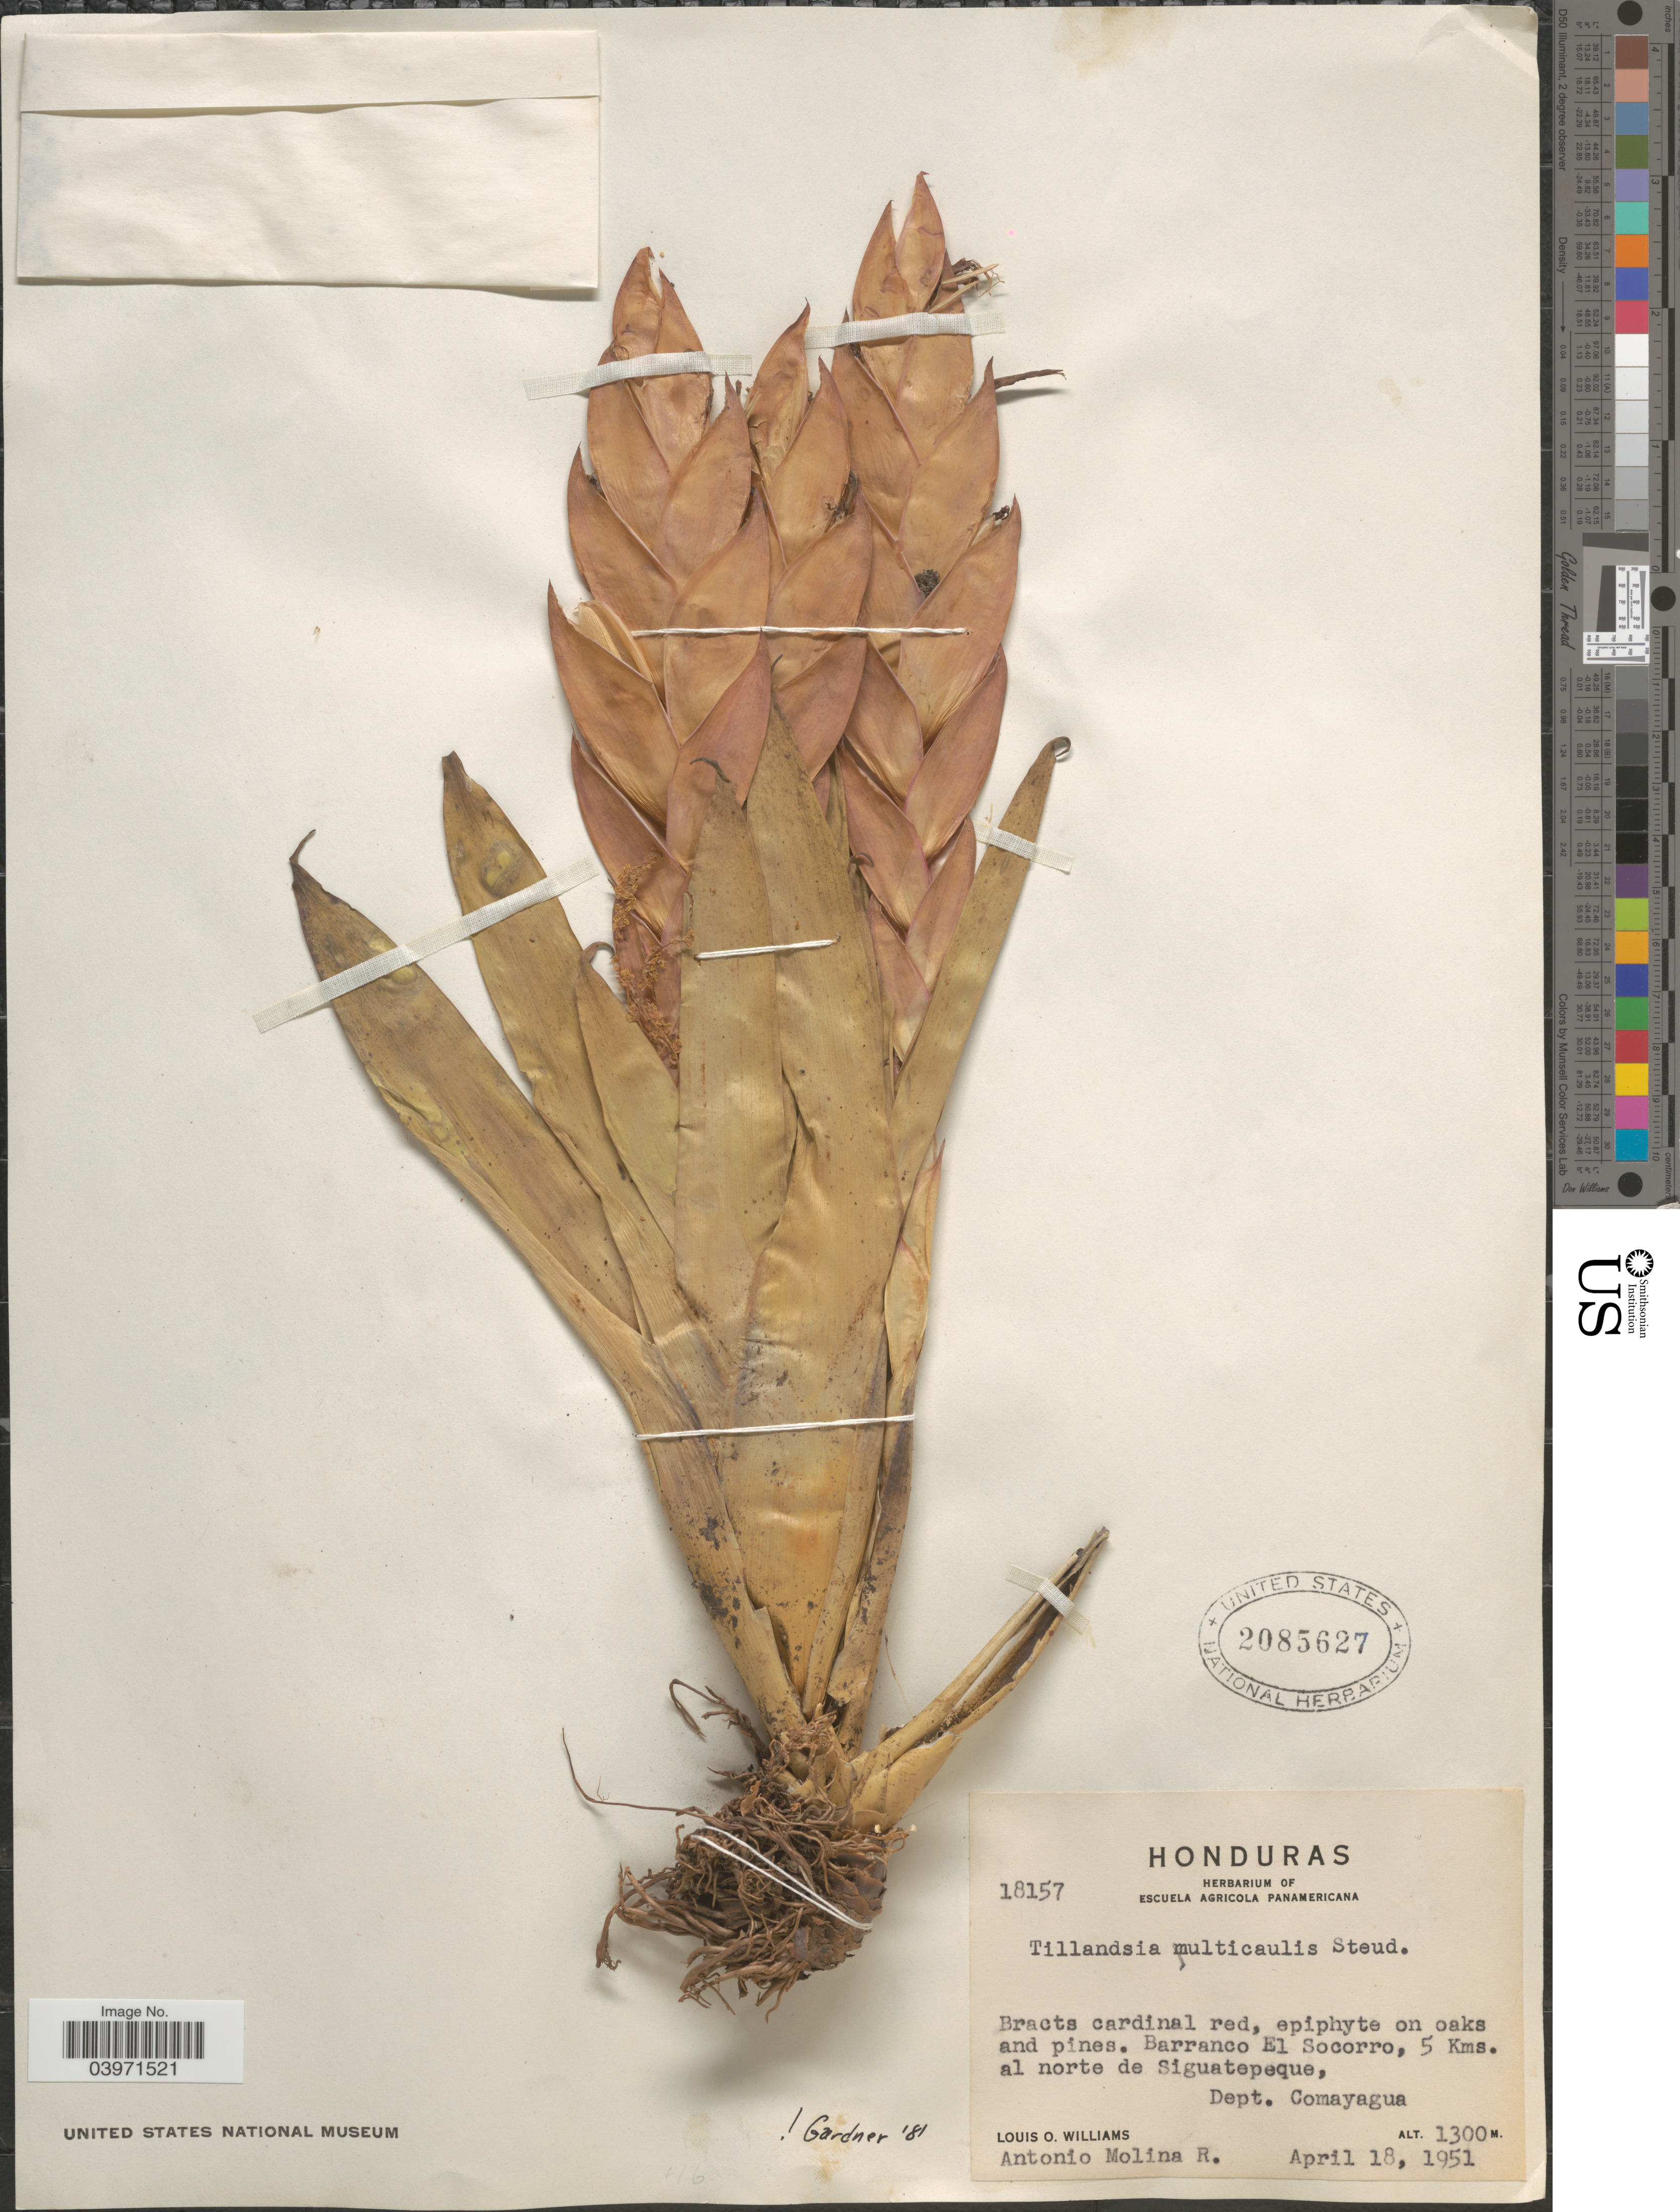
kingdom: Plantae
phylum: Tracheophyta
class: Liliopsida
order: Poales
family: Bromeliaceae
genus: Tillandsia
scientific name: Tillandsia multicaulis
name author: Steud.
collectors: L. O. Williams & A. Molina R.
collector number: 18157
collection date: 1951-04-18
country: Honduras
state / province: Comayagua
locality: Barranco El Socorro, 5 Kms. al norte de Siguatepeque, Dept. Comayagua.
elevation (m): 1300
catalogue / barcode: US 2085627